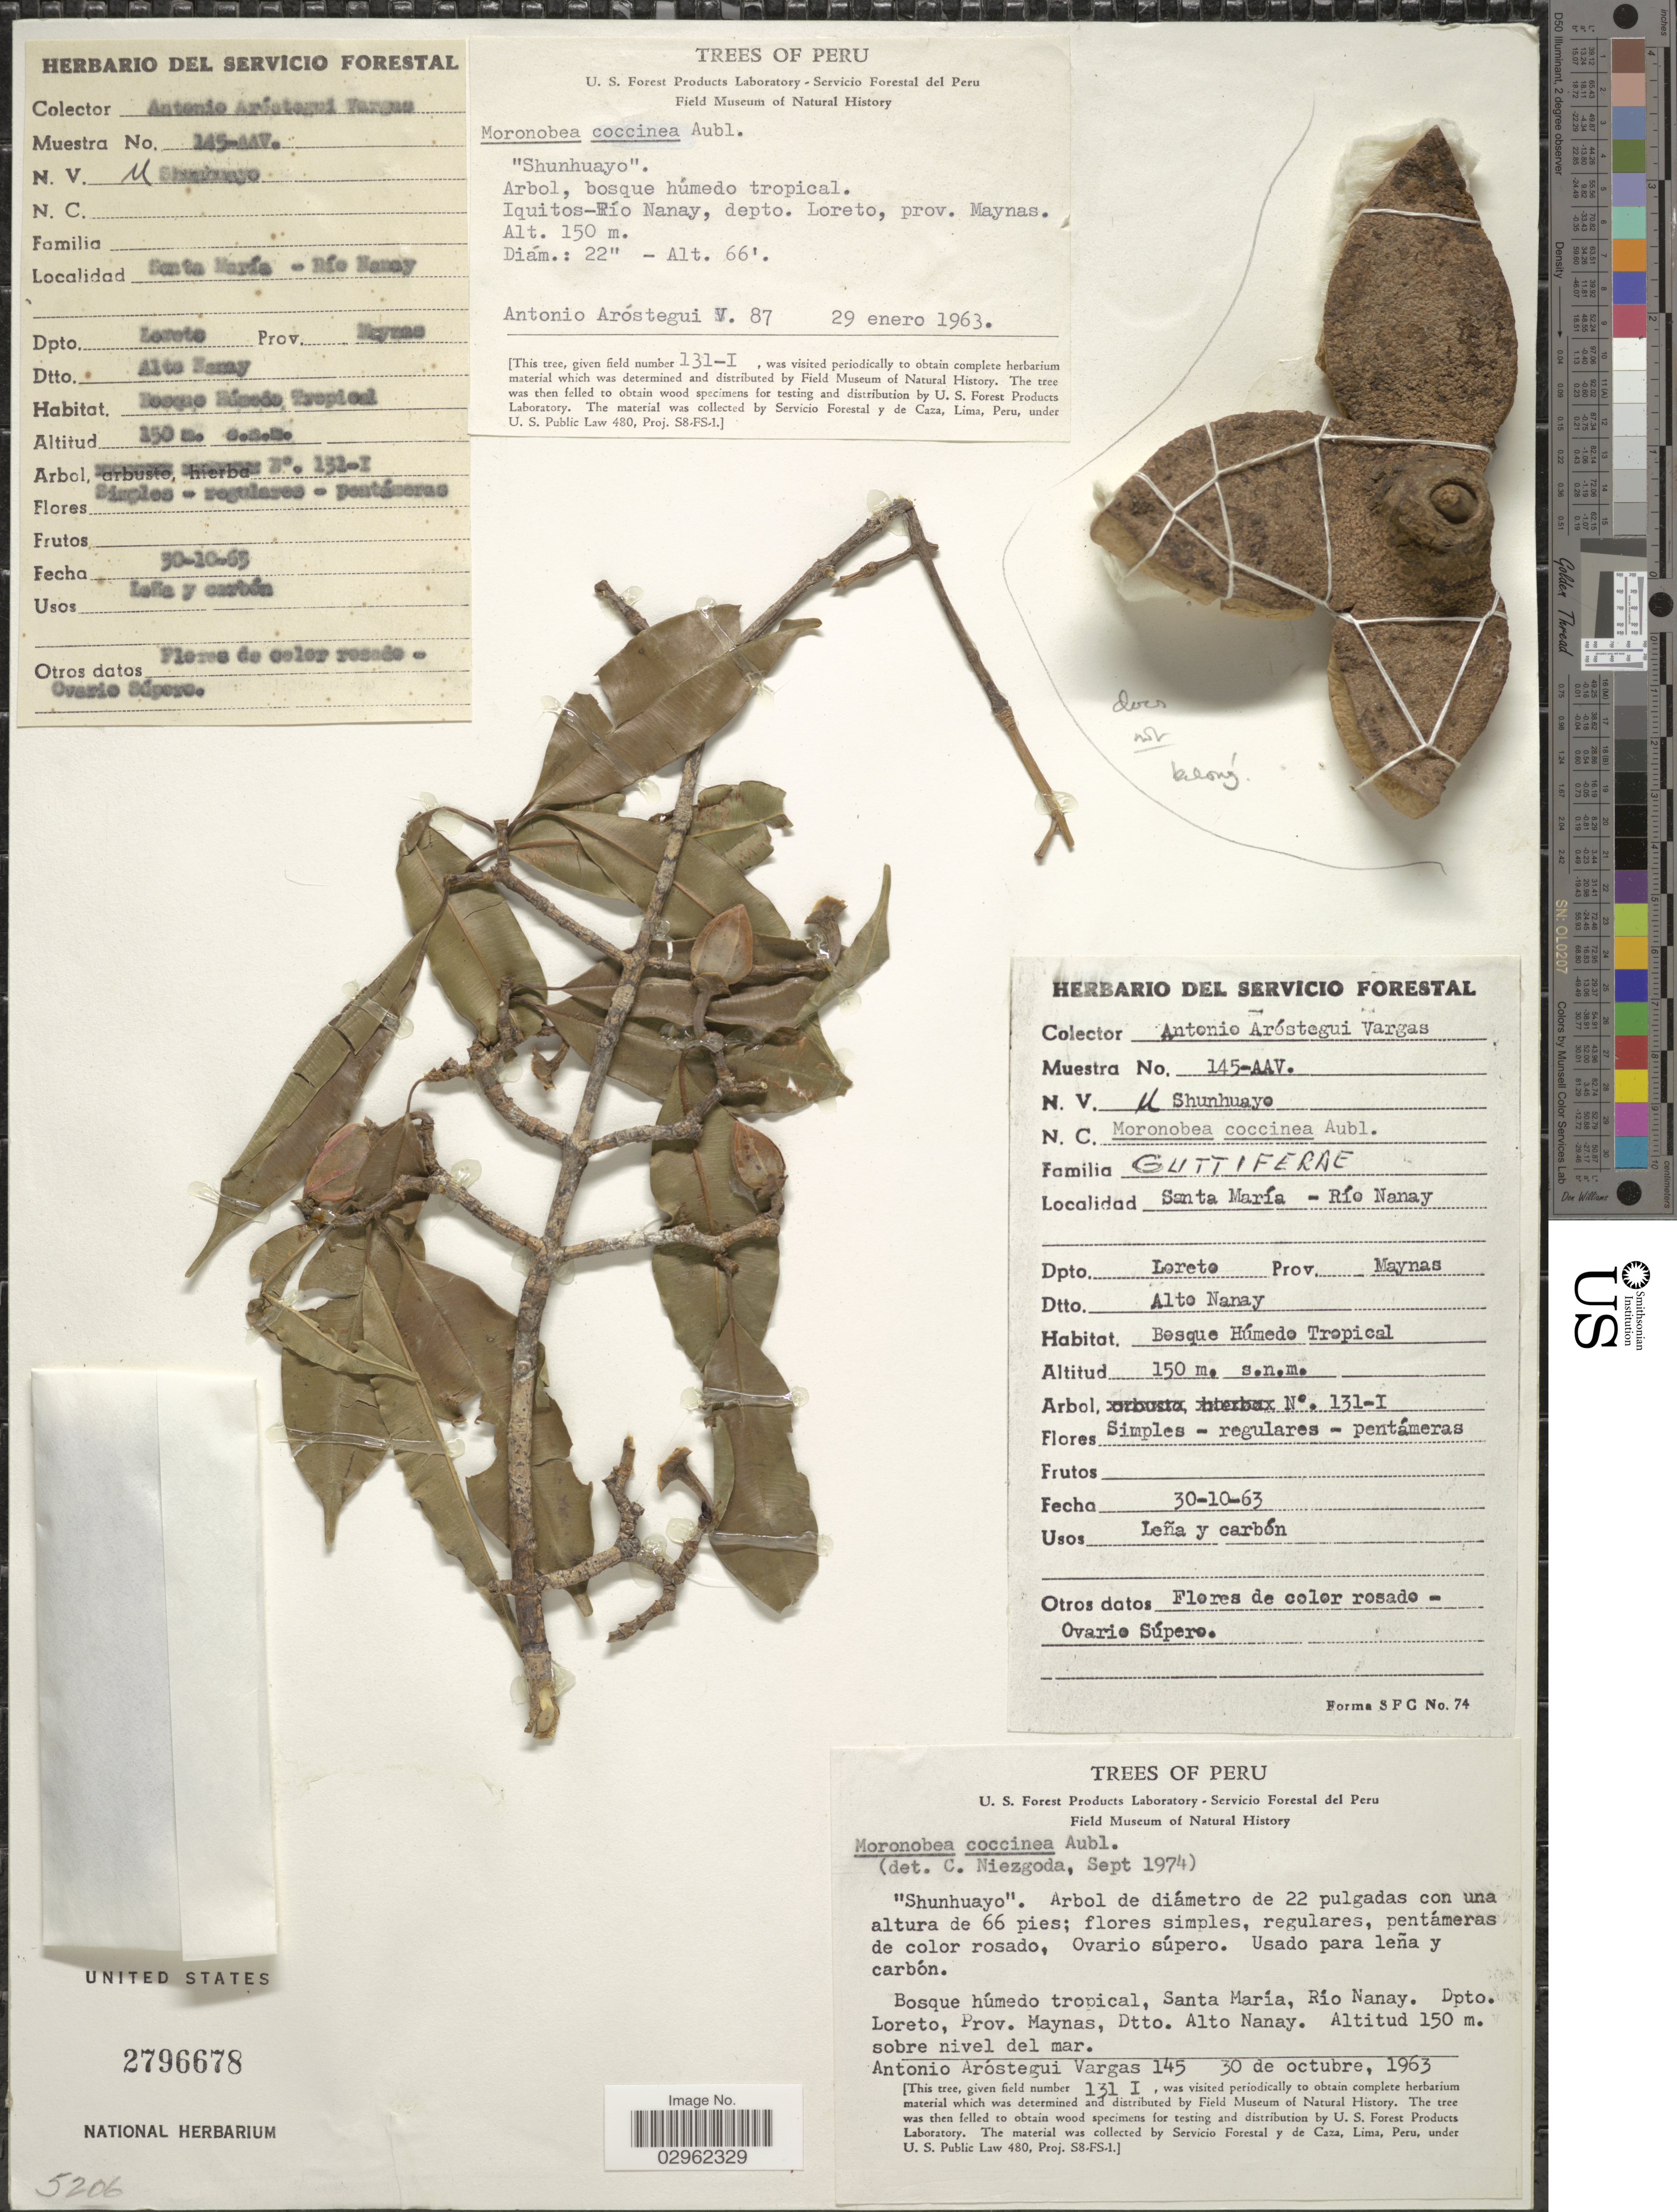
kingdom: Plantae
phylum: Tracheophyta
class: Magnoliopsida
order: Malpighiales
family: Clusiaceae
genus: Moronobea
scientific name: Moronobea coccinea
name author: Aubl.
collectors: A. Aróstegui V.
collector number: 145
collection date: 1963-10-30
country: Peru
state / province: Loreto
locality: Santa María, Río Nanay. Dpto. Loreto, Prov. Maynas, Dtto. Alto Nanay.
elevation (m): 150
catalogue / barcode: US 2796678-2